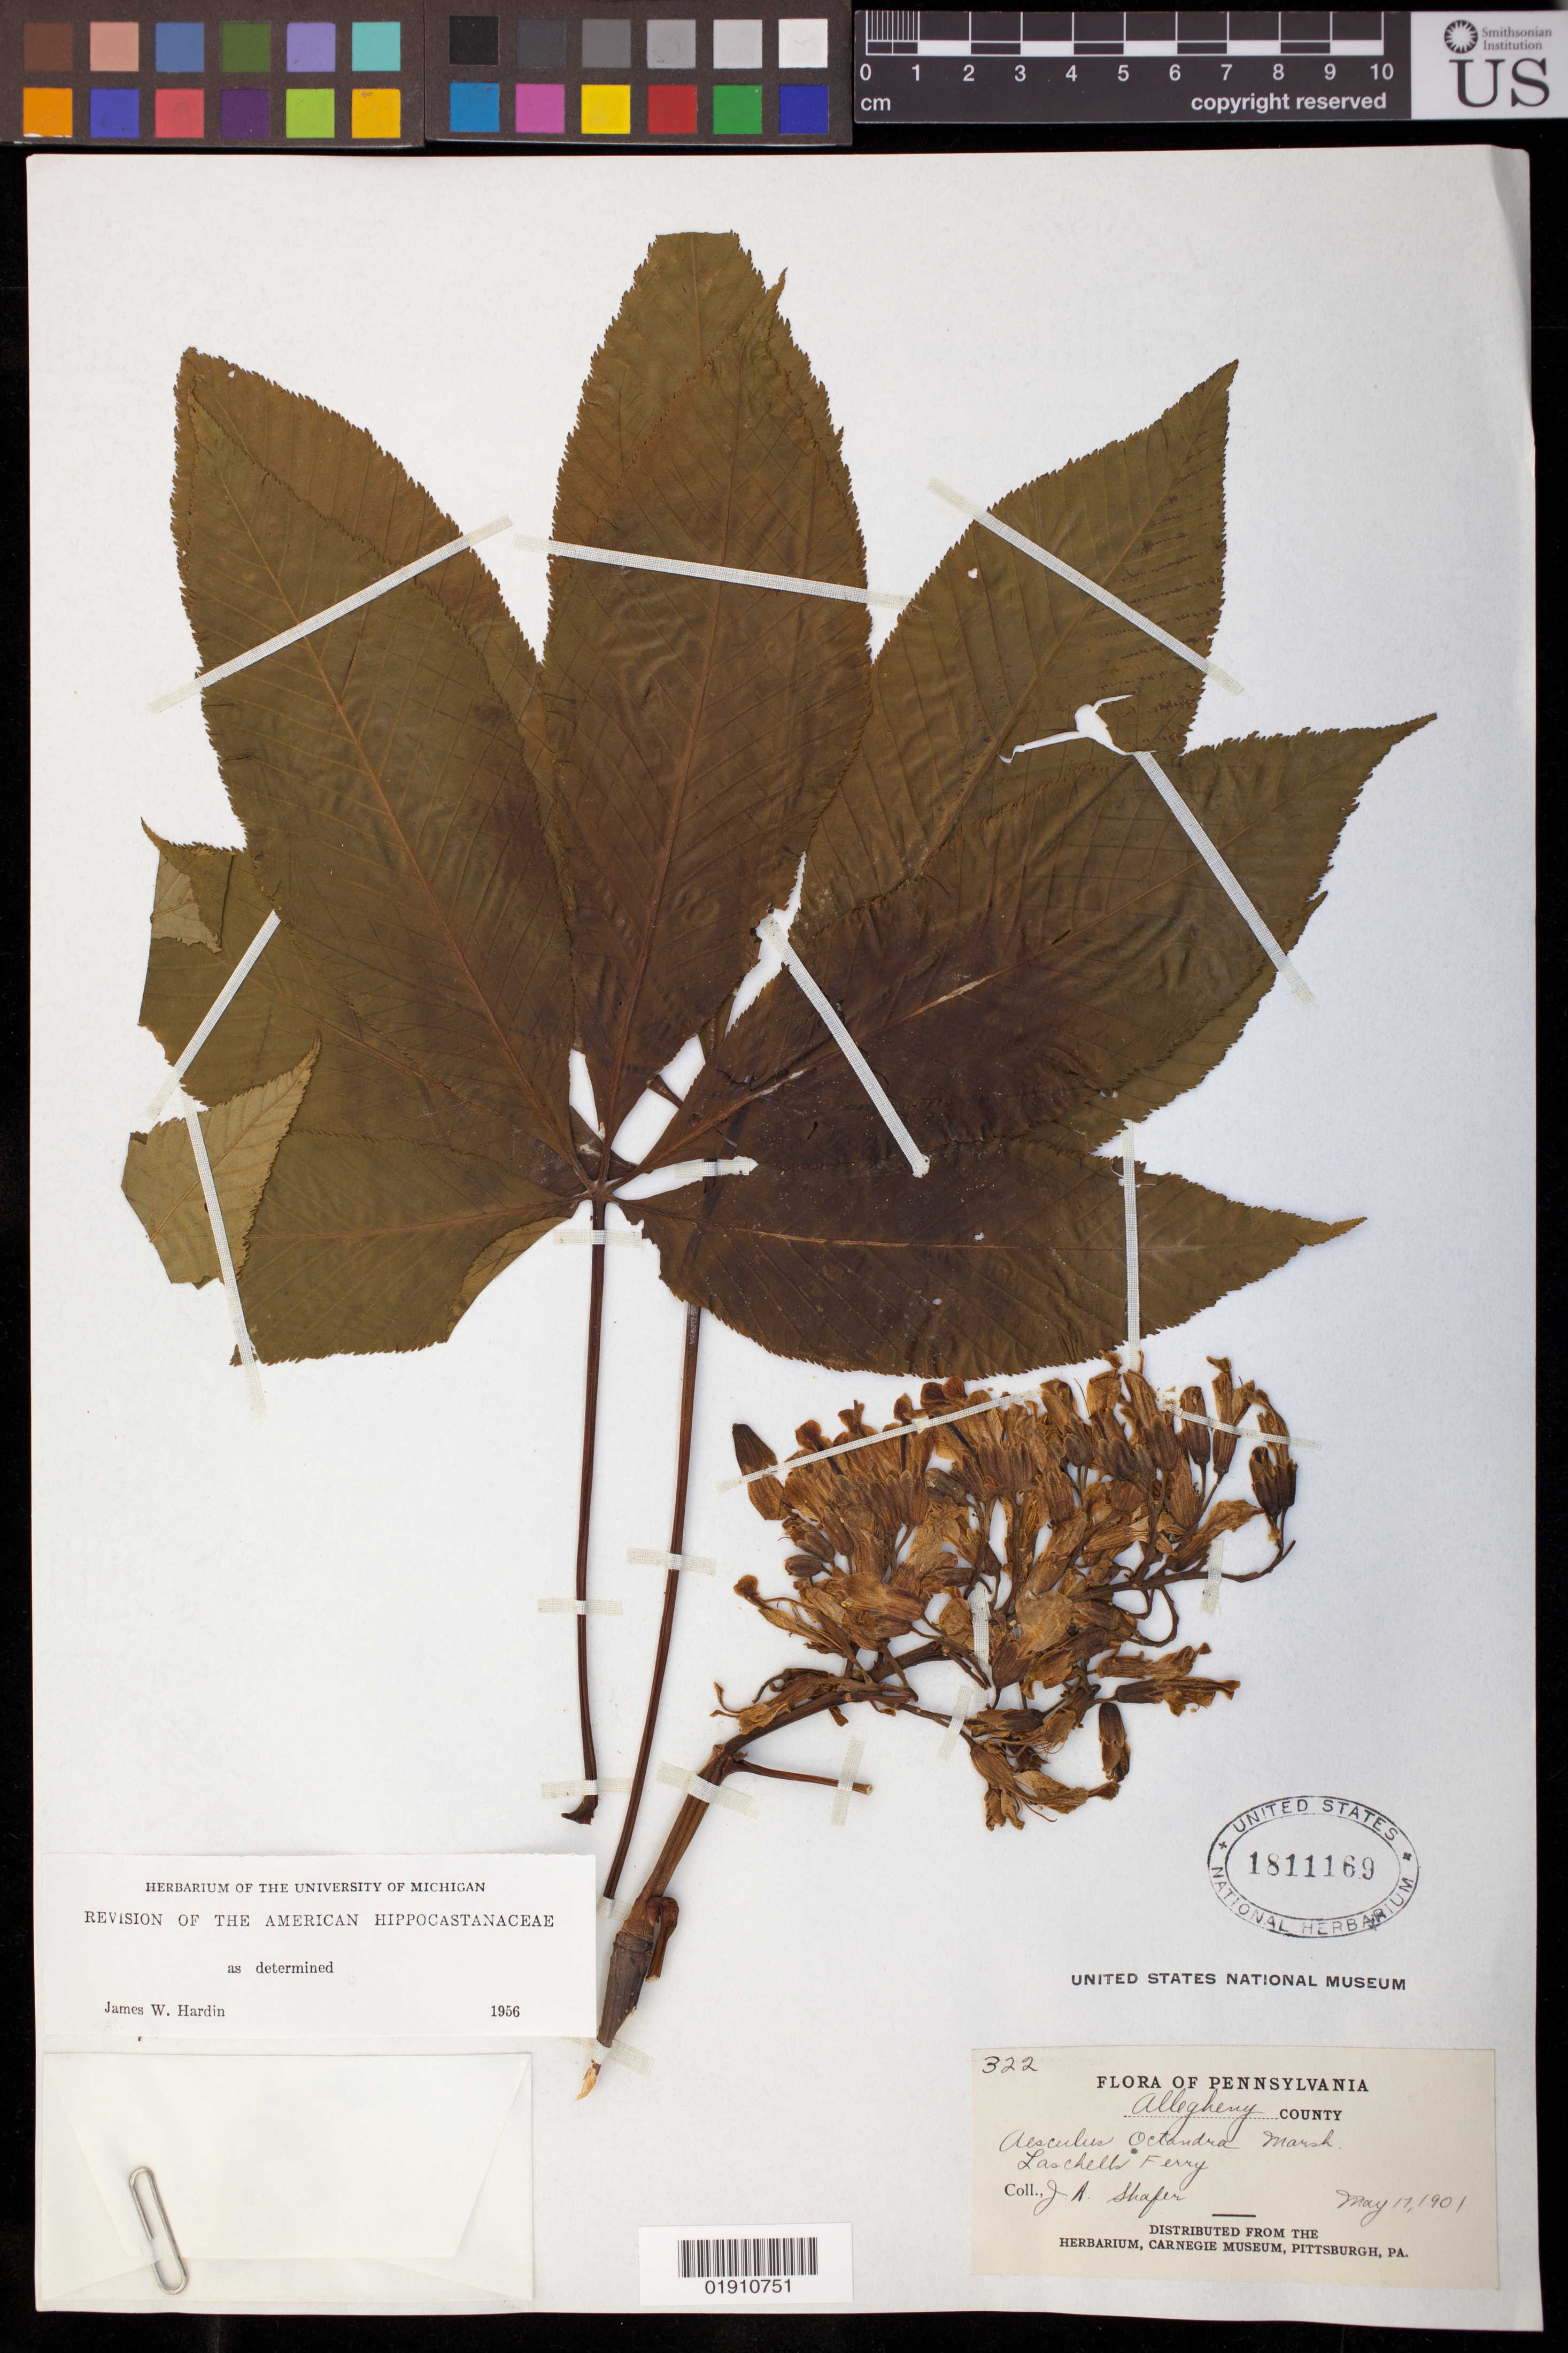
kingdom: Plantae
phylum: Tracheophyta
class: Magnoliopsida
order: Sapindales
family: Sapindaceae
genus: Aesculus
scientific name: Aesculus octandra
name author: Marshall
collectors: J. A. Shafer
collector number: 322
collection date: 1901-05-17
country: United States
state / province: Pennsylvania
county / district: Allegheny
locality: Laschells Ferry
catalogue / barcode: US 1811169